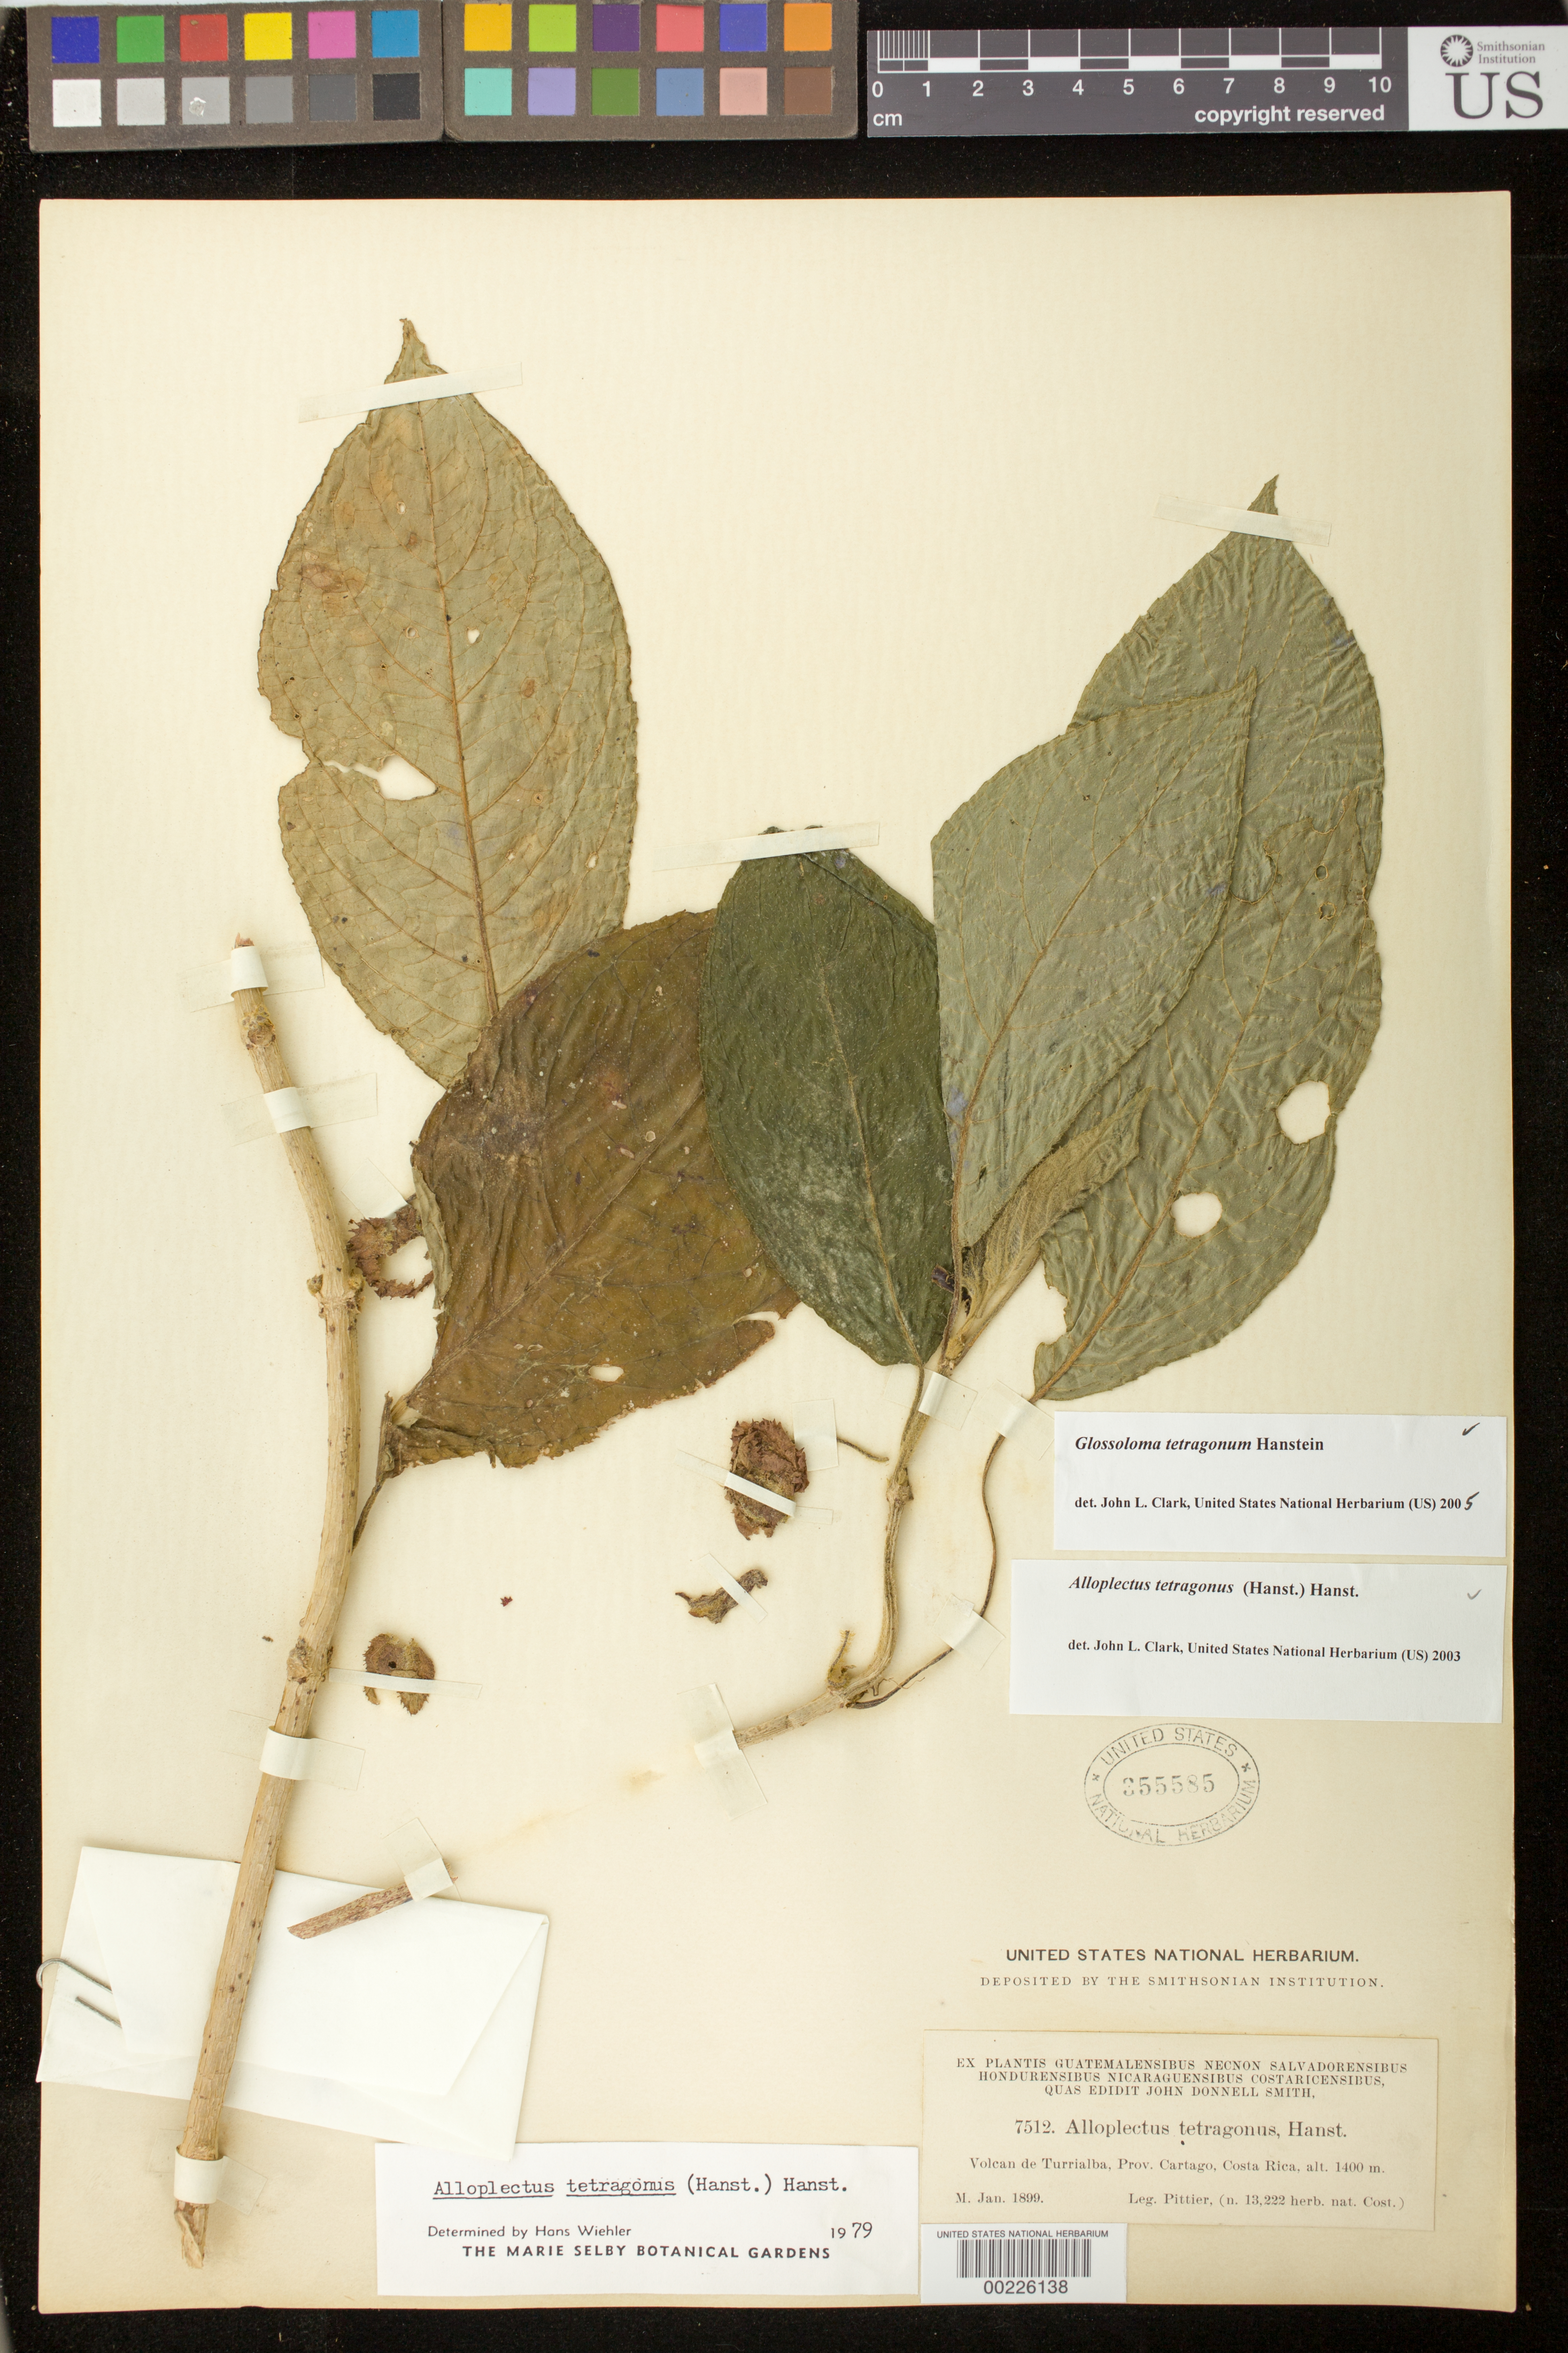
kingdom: Plantae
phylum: Tracheophyta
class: Magnoliopsida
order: Lamiales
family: Gesneriaceae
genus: Glossoloma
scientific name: Glossoloma tetragonum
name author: Hanst.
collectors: H. F. Pittier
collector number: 7512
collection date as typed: Jan 1899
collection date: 1899-01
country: Costa Rica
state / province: Cartago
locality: Volcano of Turrialba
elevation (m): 1400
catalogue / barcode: US 355585